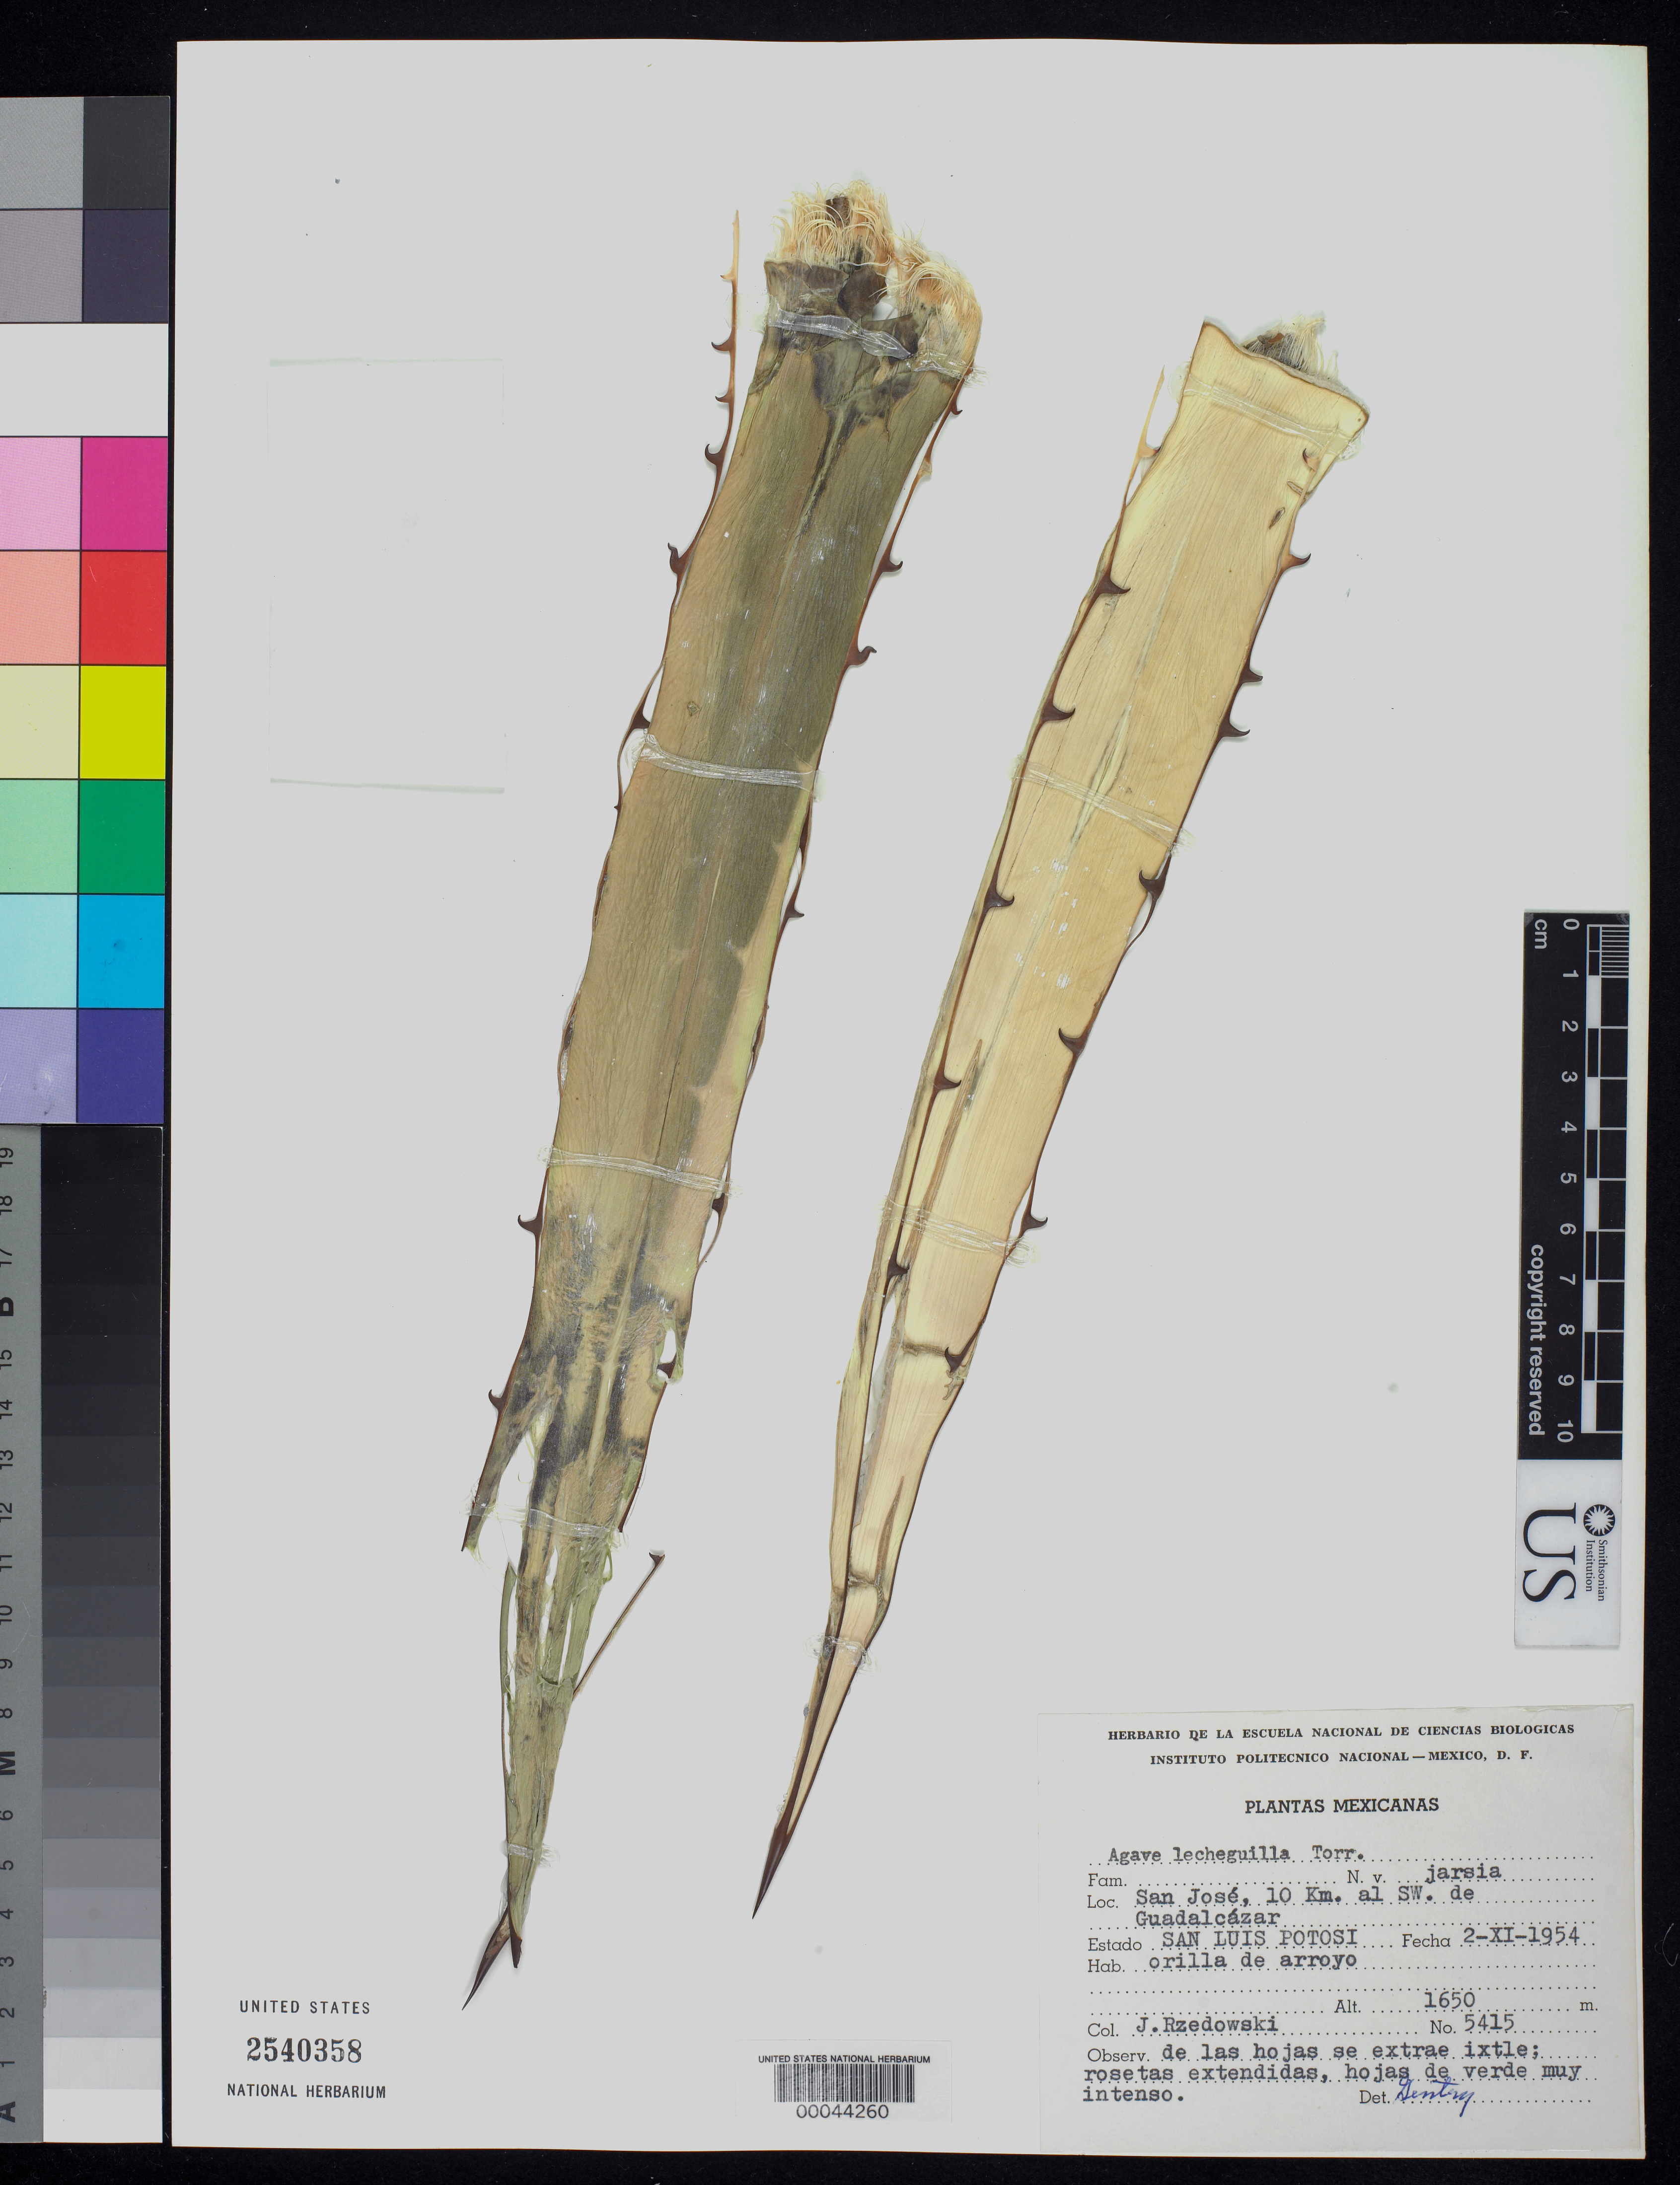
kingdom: Plantae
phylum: Tracheophyta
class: Liliopsida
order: Asparagales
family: Asparagaceae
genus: Agave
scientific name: Agave lechuguilla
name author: Torr.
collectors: J. Rzedowski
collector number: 54155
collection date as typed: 02 Nov 1954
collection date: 1954-11-02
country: Mexico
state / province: San Luis Potosí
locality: San José, 10 km SW of gudalcazar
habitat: Bank of a small stream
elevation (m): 1650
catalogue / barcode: US 2540358